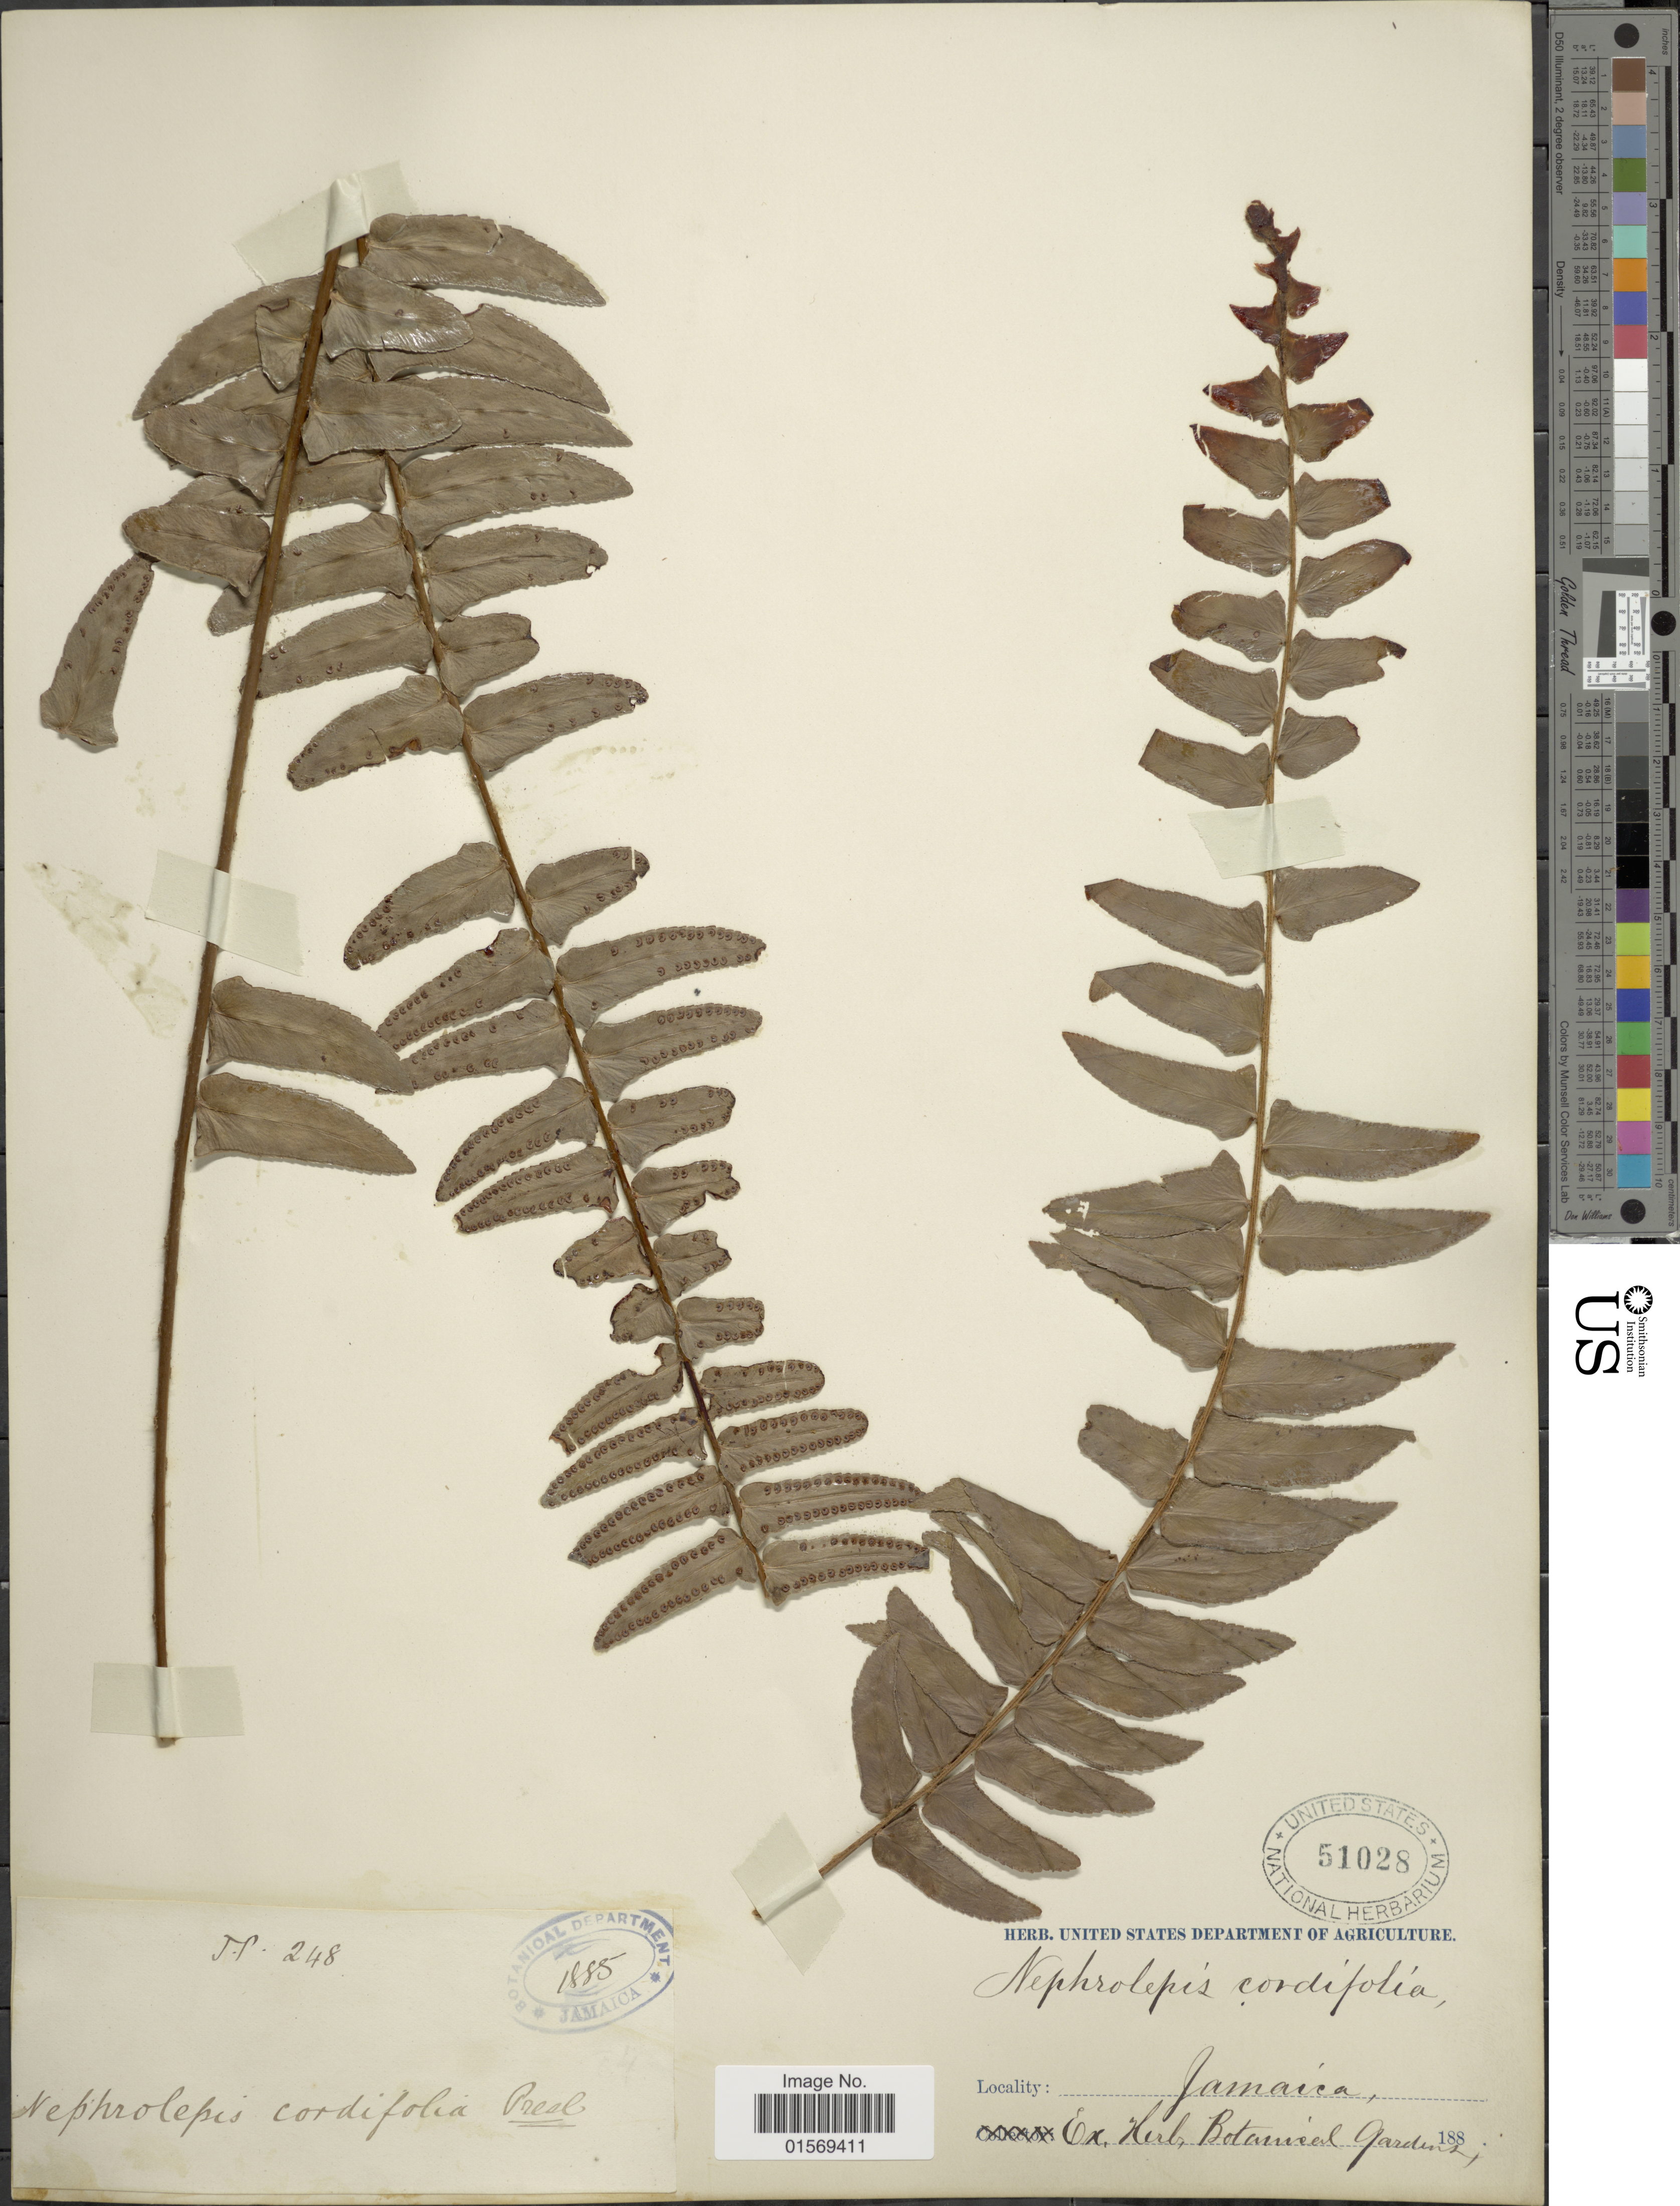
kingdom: Plantae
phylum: Tracheophyta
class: Polypodiopsida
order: Polypodiales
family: Nephrolepidaceae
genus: Nephrolepis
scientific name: Nephrolepis exaltata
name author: (L.) Schott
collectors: ex herb. Bot. Gard.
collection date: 1885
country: Jamaica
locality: Jamaica.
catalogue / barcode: US 51028